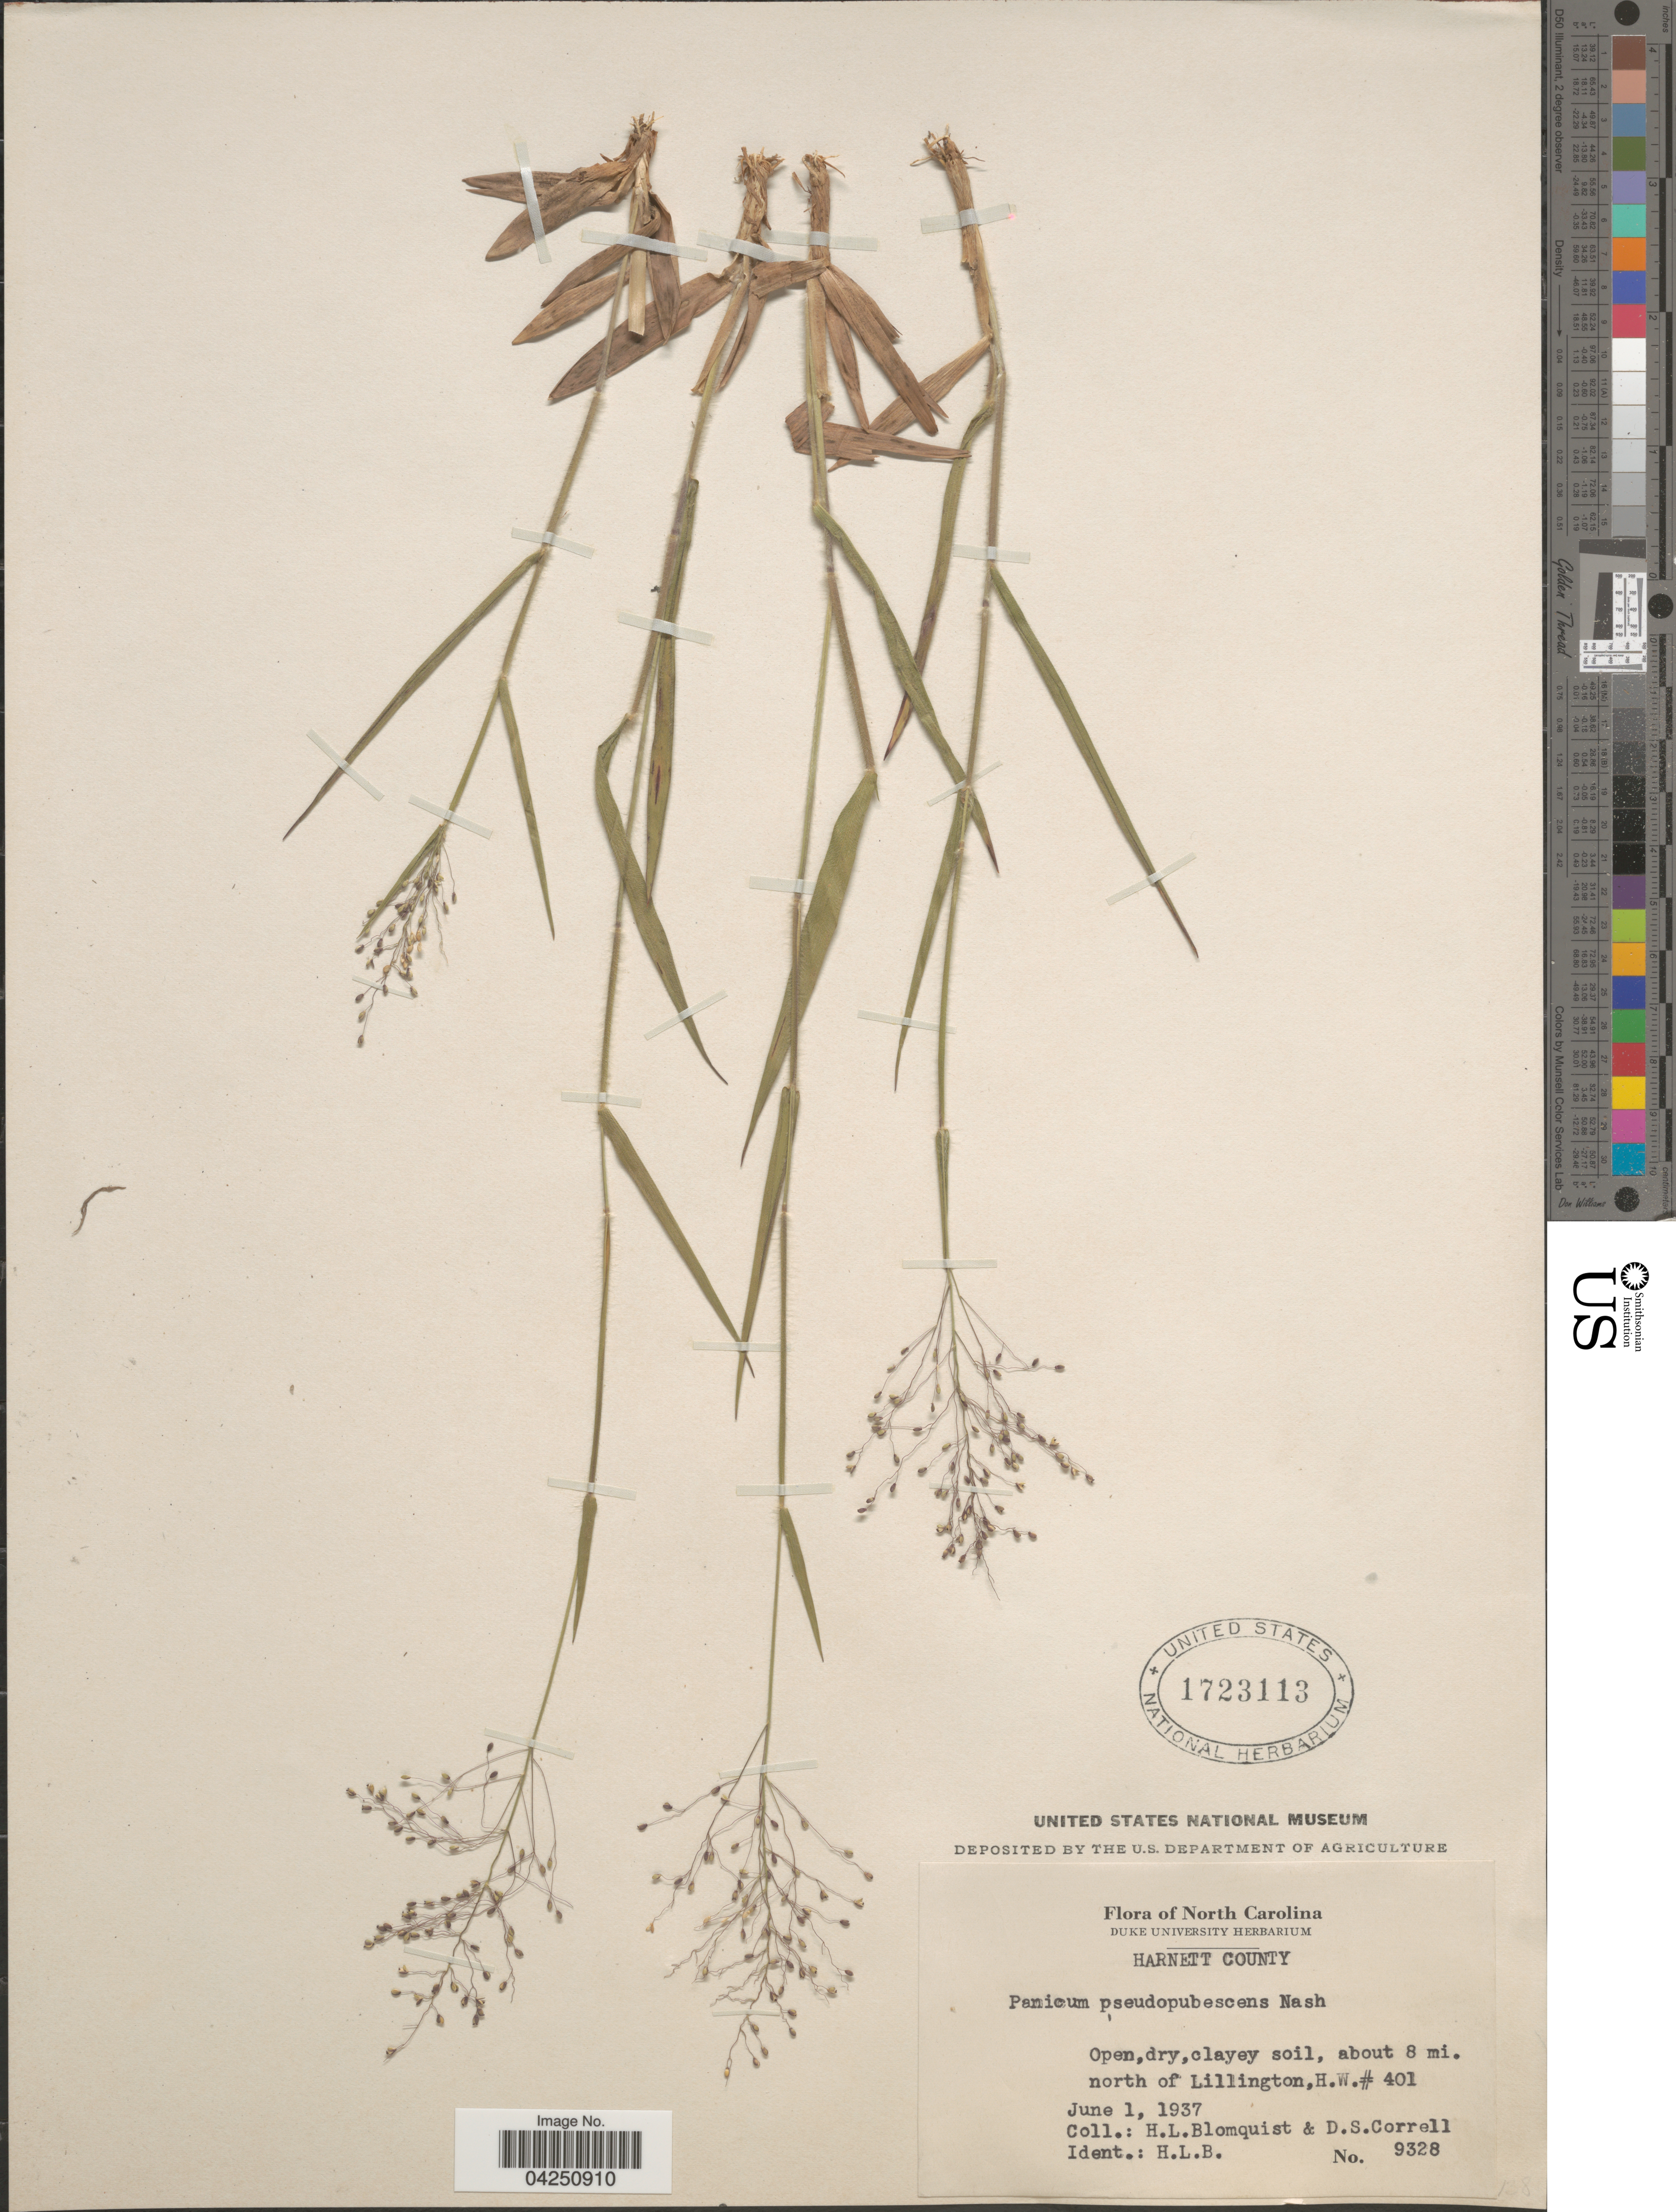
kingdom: Plantae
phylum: Tracheophyta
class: Liliopsida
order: Poales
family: Poaceae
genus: Dichanthelium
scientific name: Dichanthelium acuminatum var. acuminatum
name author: (Sw.) Gould & C.A. Clark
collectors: H. Blomquist & D. S. Correll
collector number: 9328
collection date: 1937-06-01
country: United States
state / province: North Carolina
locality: Harnett County. Open, dry, clayey soil, about 8 mi. north of Lillington, H.W.#401.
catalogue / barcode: US 1723113